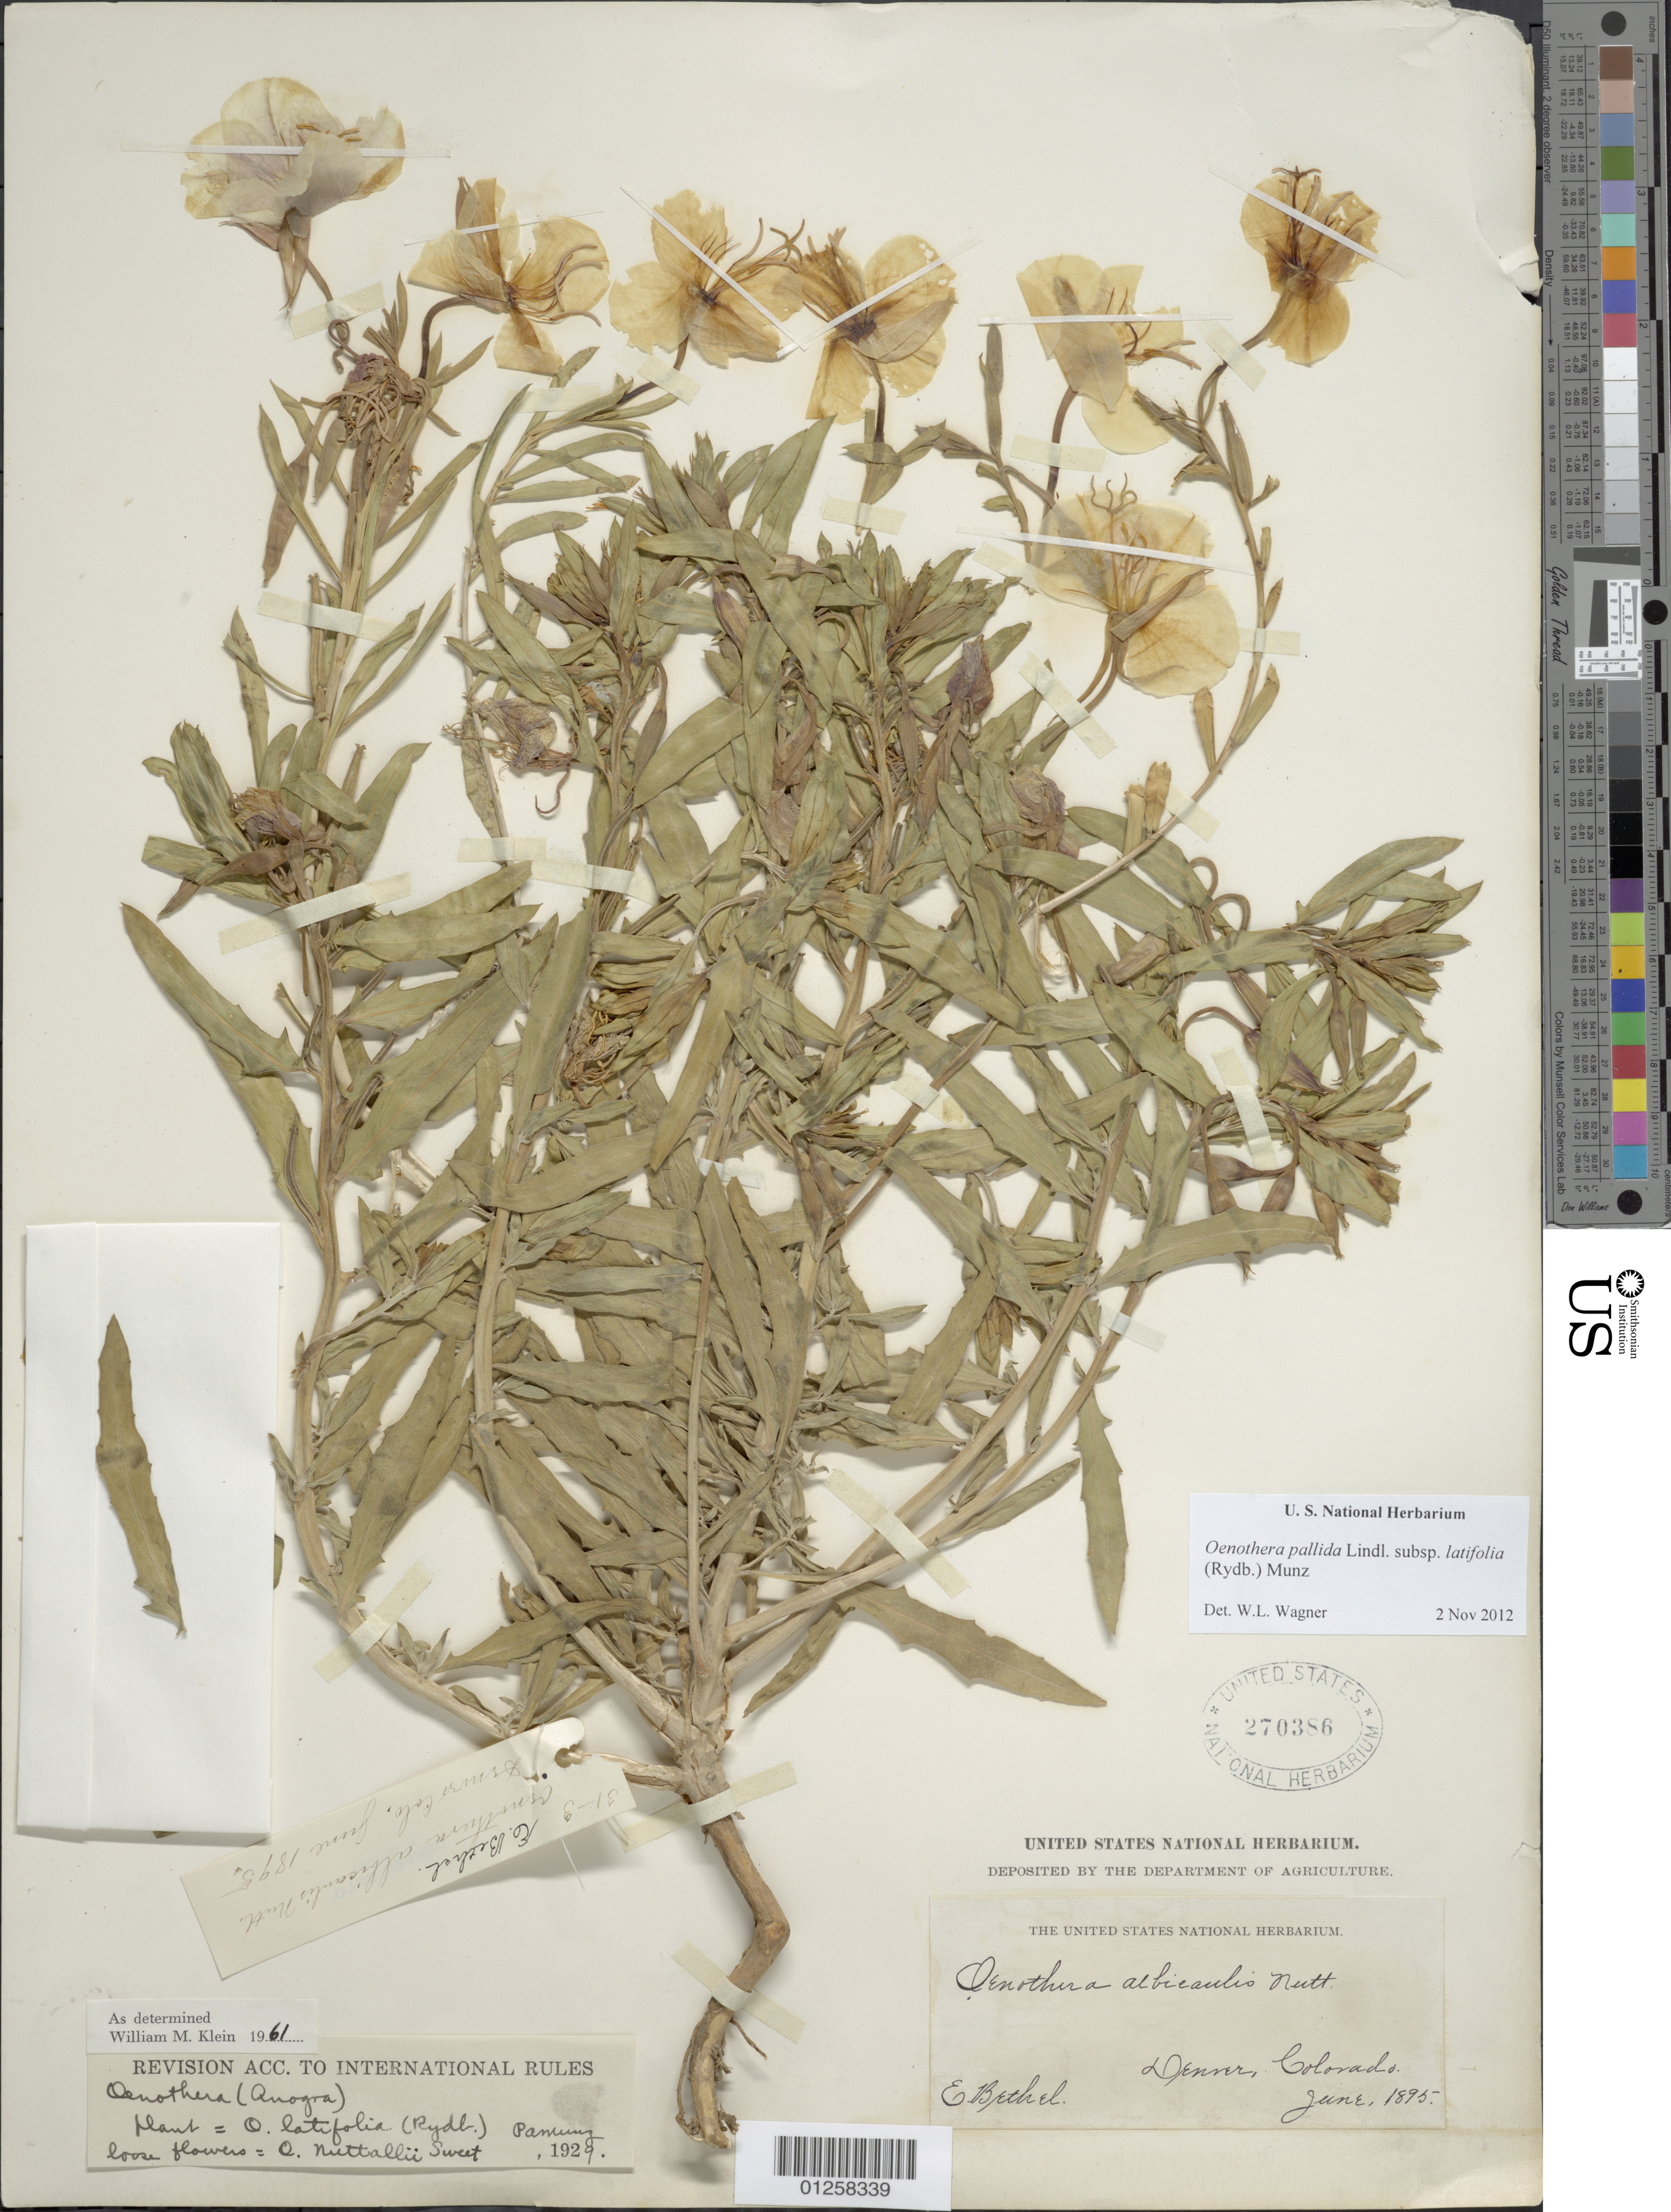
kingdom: Plantae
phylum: Tracheophyta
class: Magnoliopsida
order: Myrtales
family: Onagraceae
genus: Oenothera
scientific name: Oenothera pallida subsp. latifolia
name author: (Rydb.) Munz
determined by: Wagner, W. L., (BOT), Smithsonian Institution - National Museum of Natural History (UNITED STATES)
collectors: E. Bethel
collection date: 1895-06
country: United States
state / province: Colorado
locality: Denver.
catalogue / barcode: US 270386